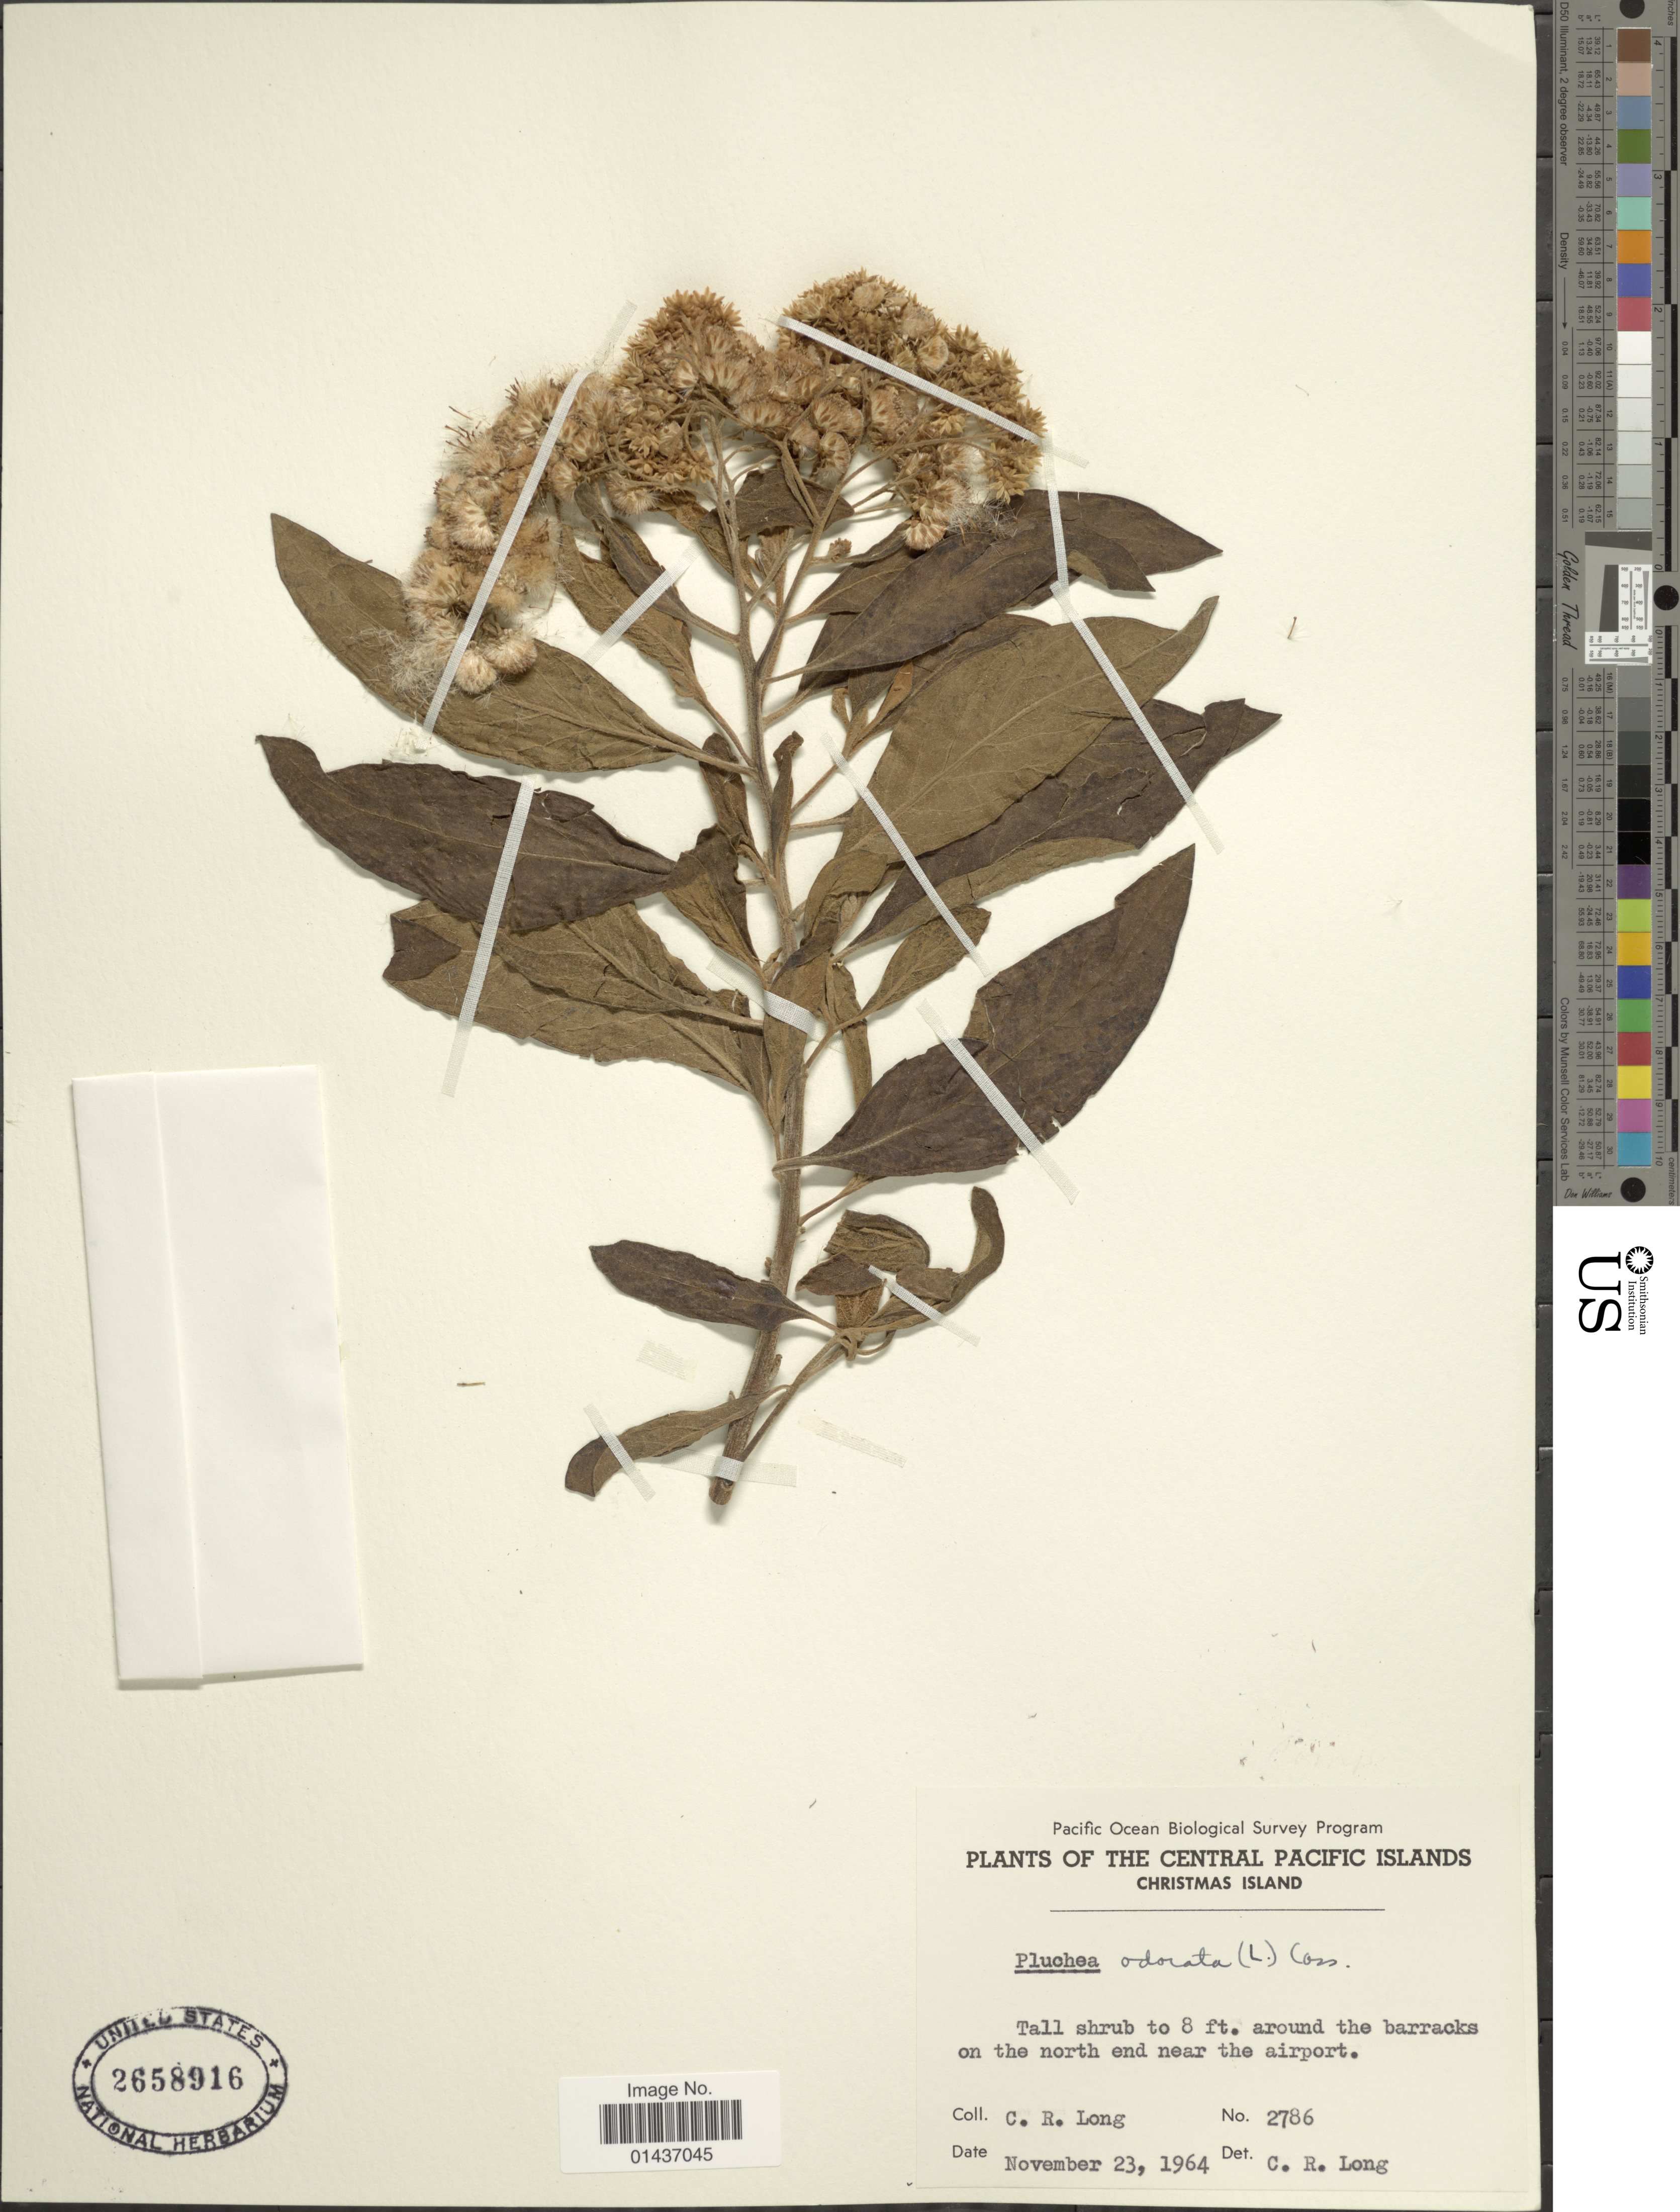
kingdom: Plantae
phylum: Tracheophyta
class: Magnoliopsida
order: Asterales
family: Asteraceae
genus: Pluchea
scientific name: Pluchea carolinensis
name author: (Jacq.) D. Don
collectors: C. R. Long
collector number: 2786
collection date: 1964-11-23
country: Kiribati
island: Kiritimati [Christmas] Atoll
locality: The Central Pacific Islands, Christmas Island, around the barracks on the north end near the airport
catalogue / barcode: US 2658916